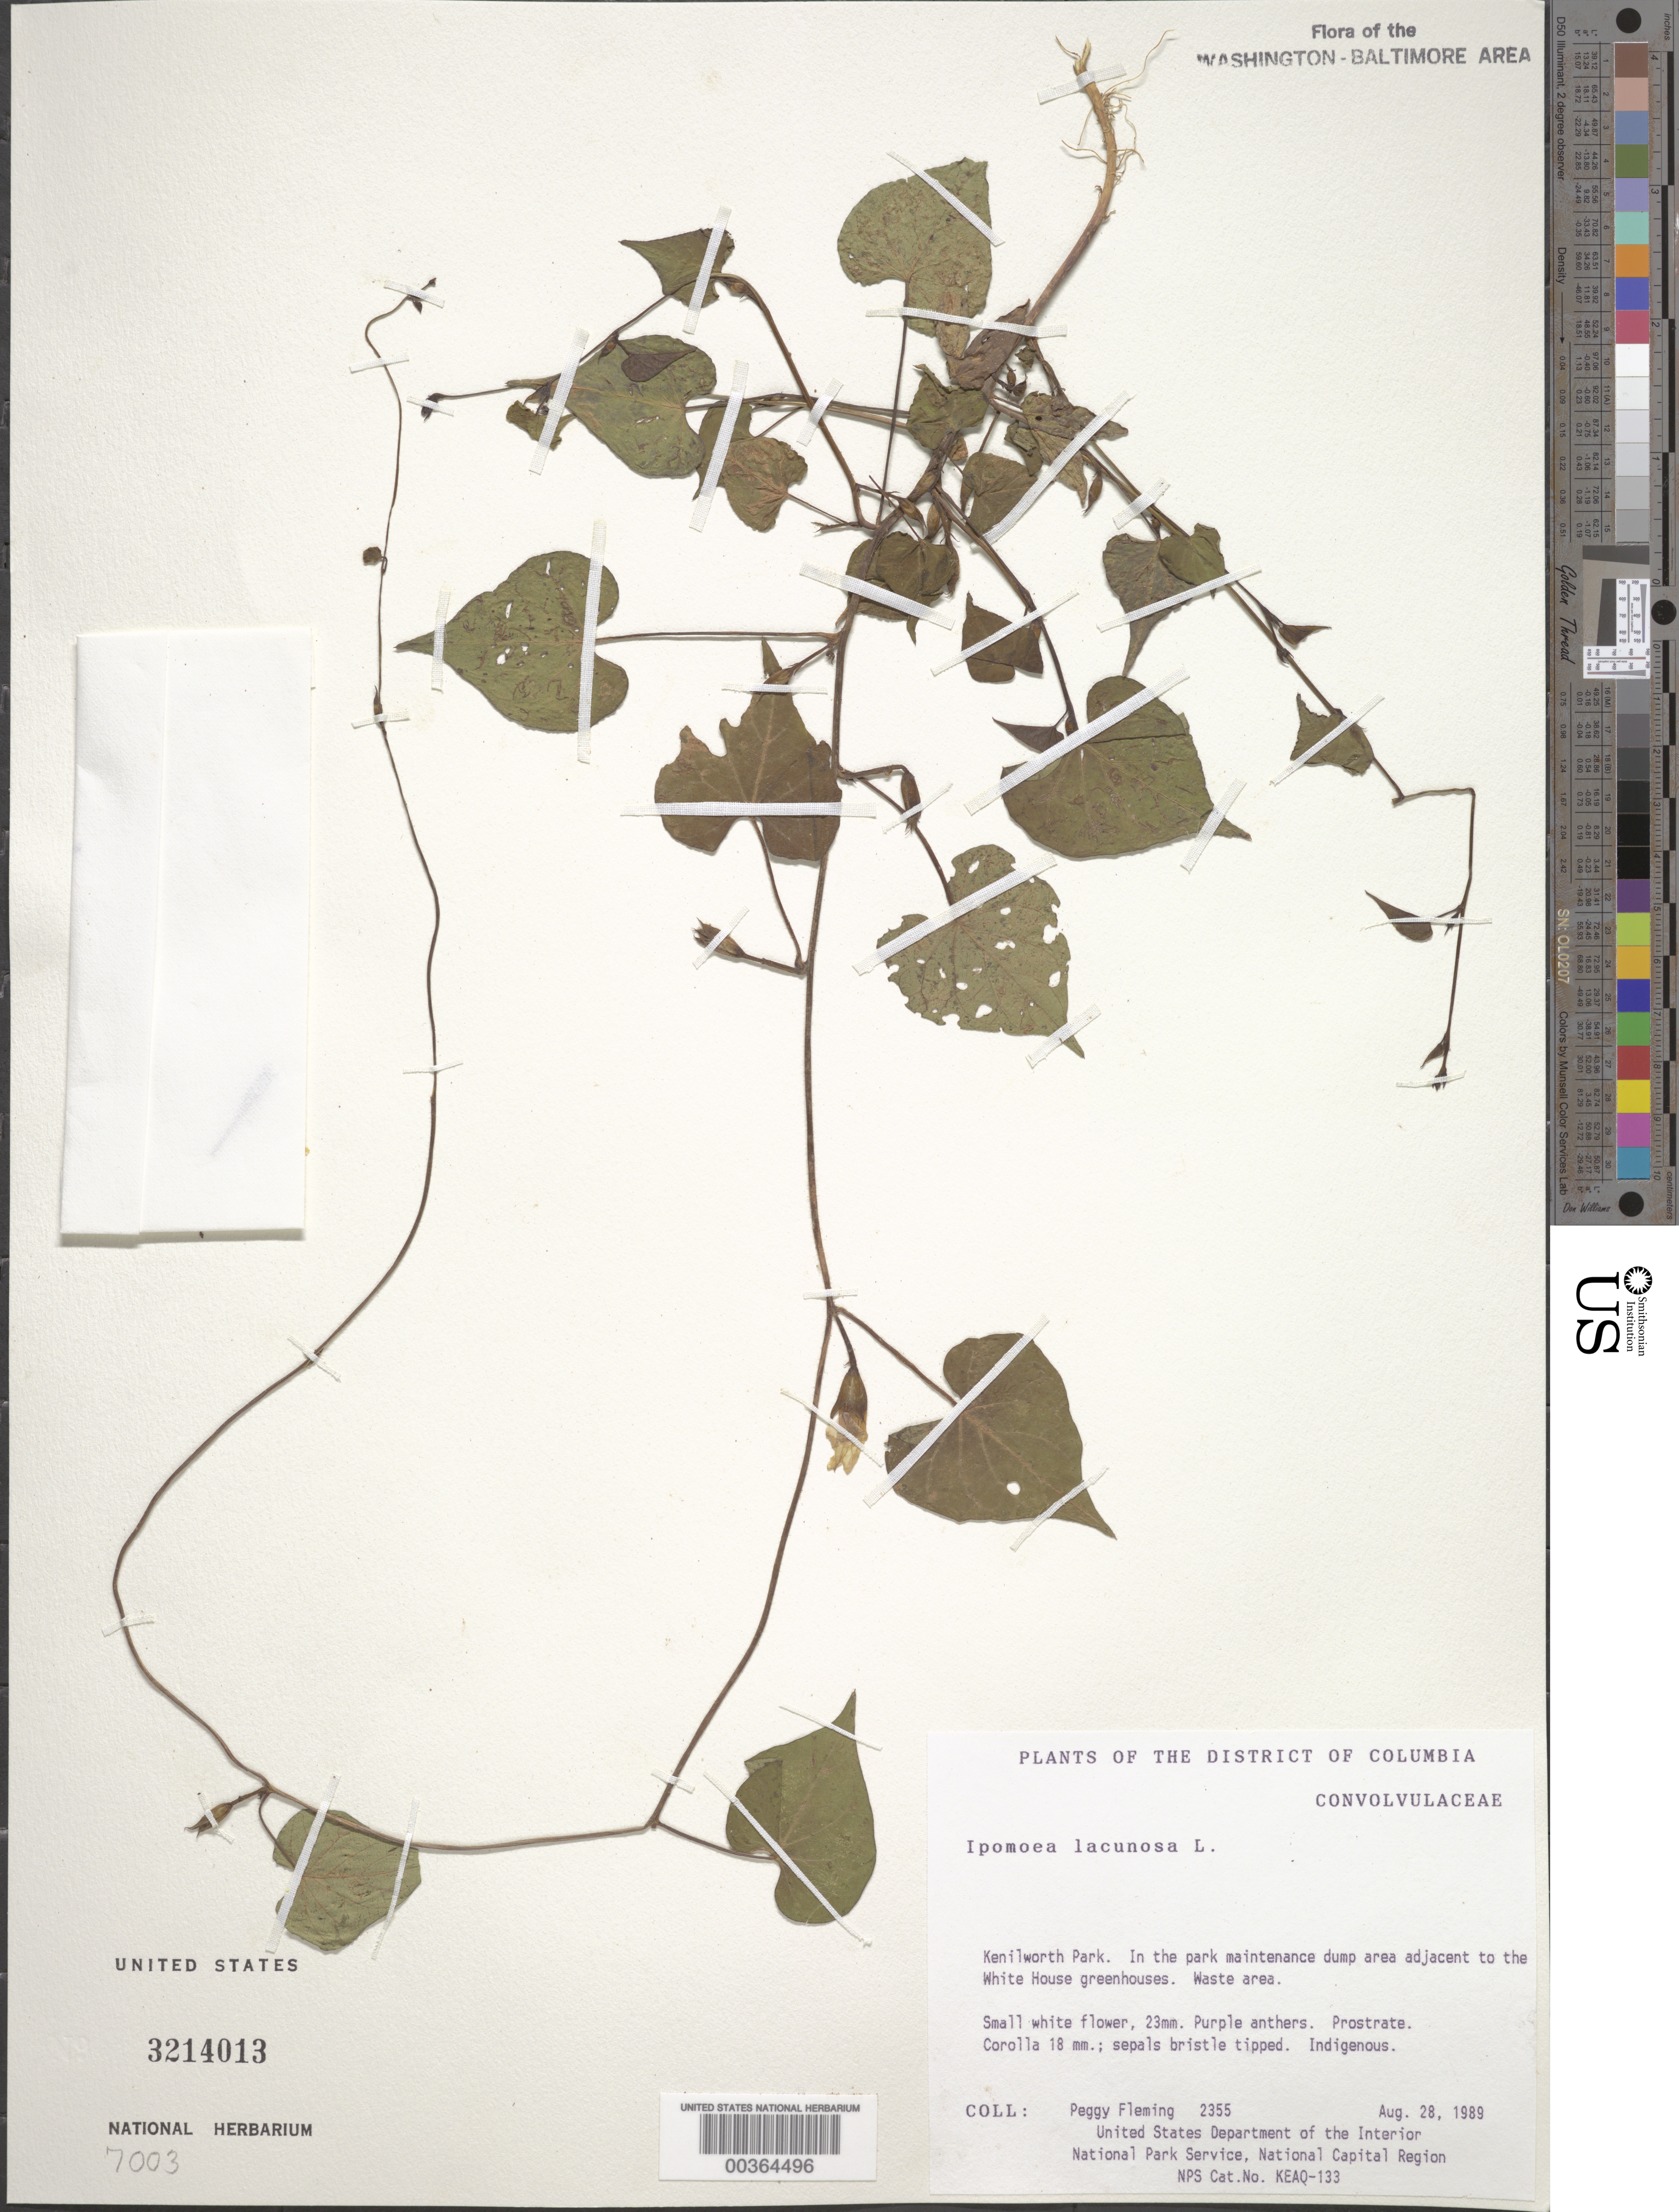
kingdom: Plantae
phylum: Tracheophyta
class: Magnoliopsida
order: Solanales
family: Convolvulaceae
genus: Ipomoea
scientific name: Ipomoea lacunosa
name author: L.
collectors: P. Fleming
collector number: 2355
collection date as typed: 28 Aug 1989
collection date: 1989-08-28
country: United States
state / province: District of Columbia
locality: Kenilworth Park, Adjacent to White House Greenhouses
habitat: Waste area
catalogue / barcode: US 3214013